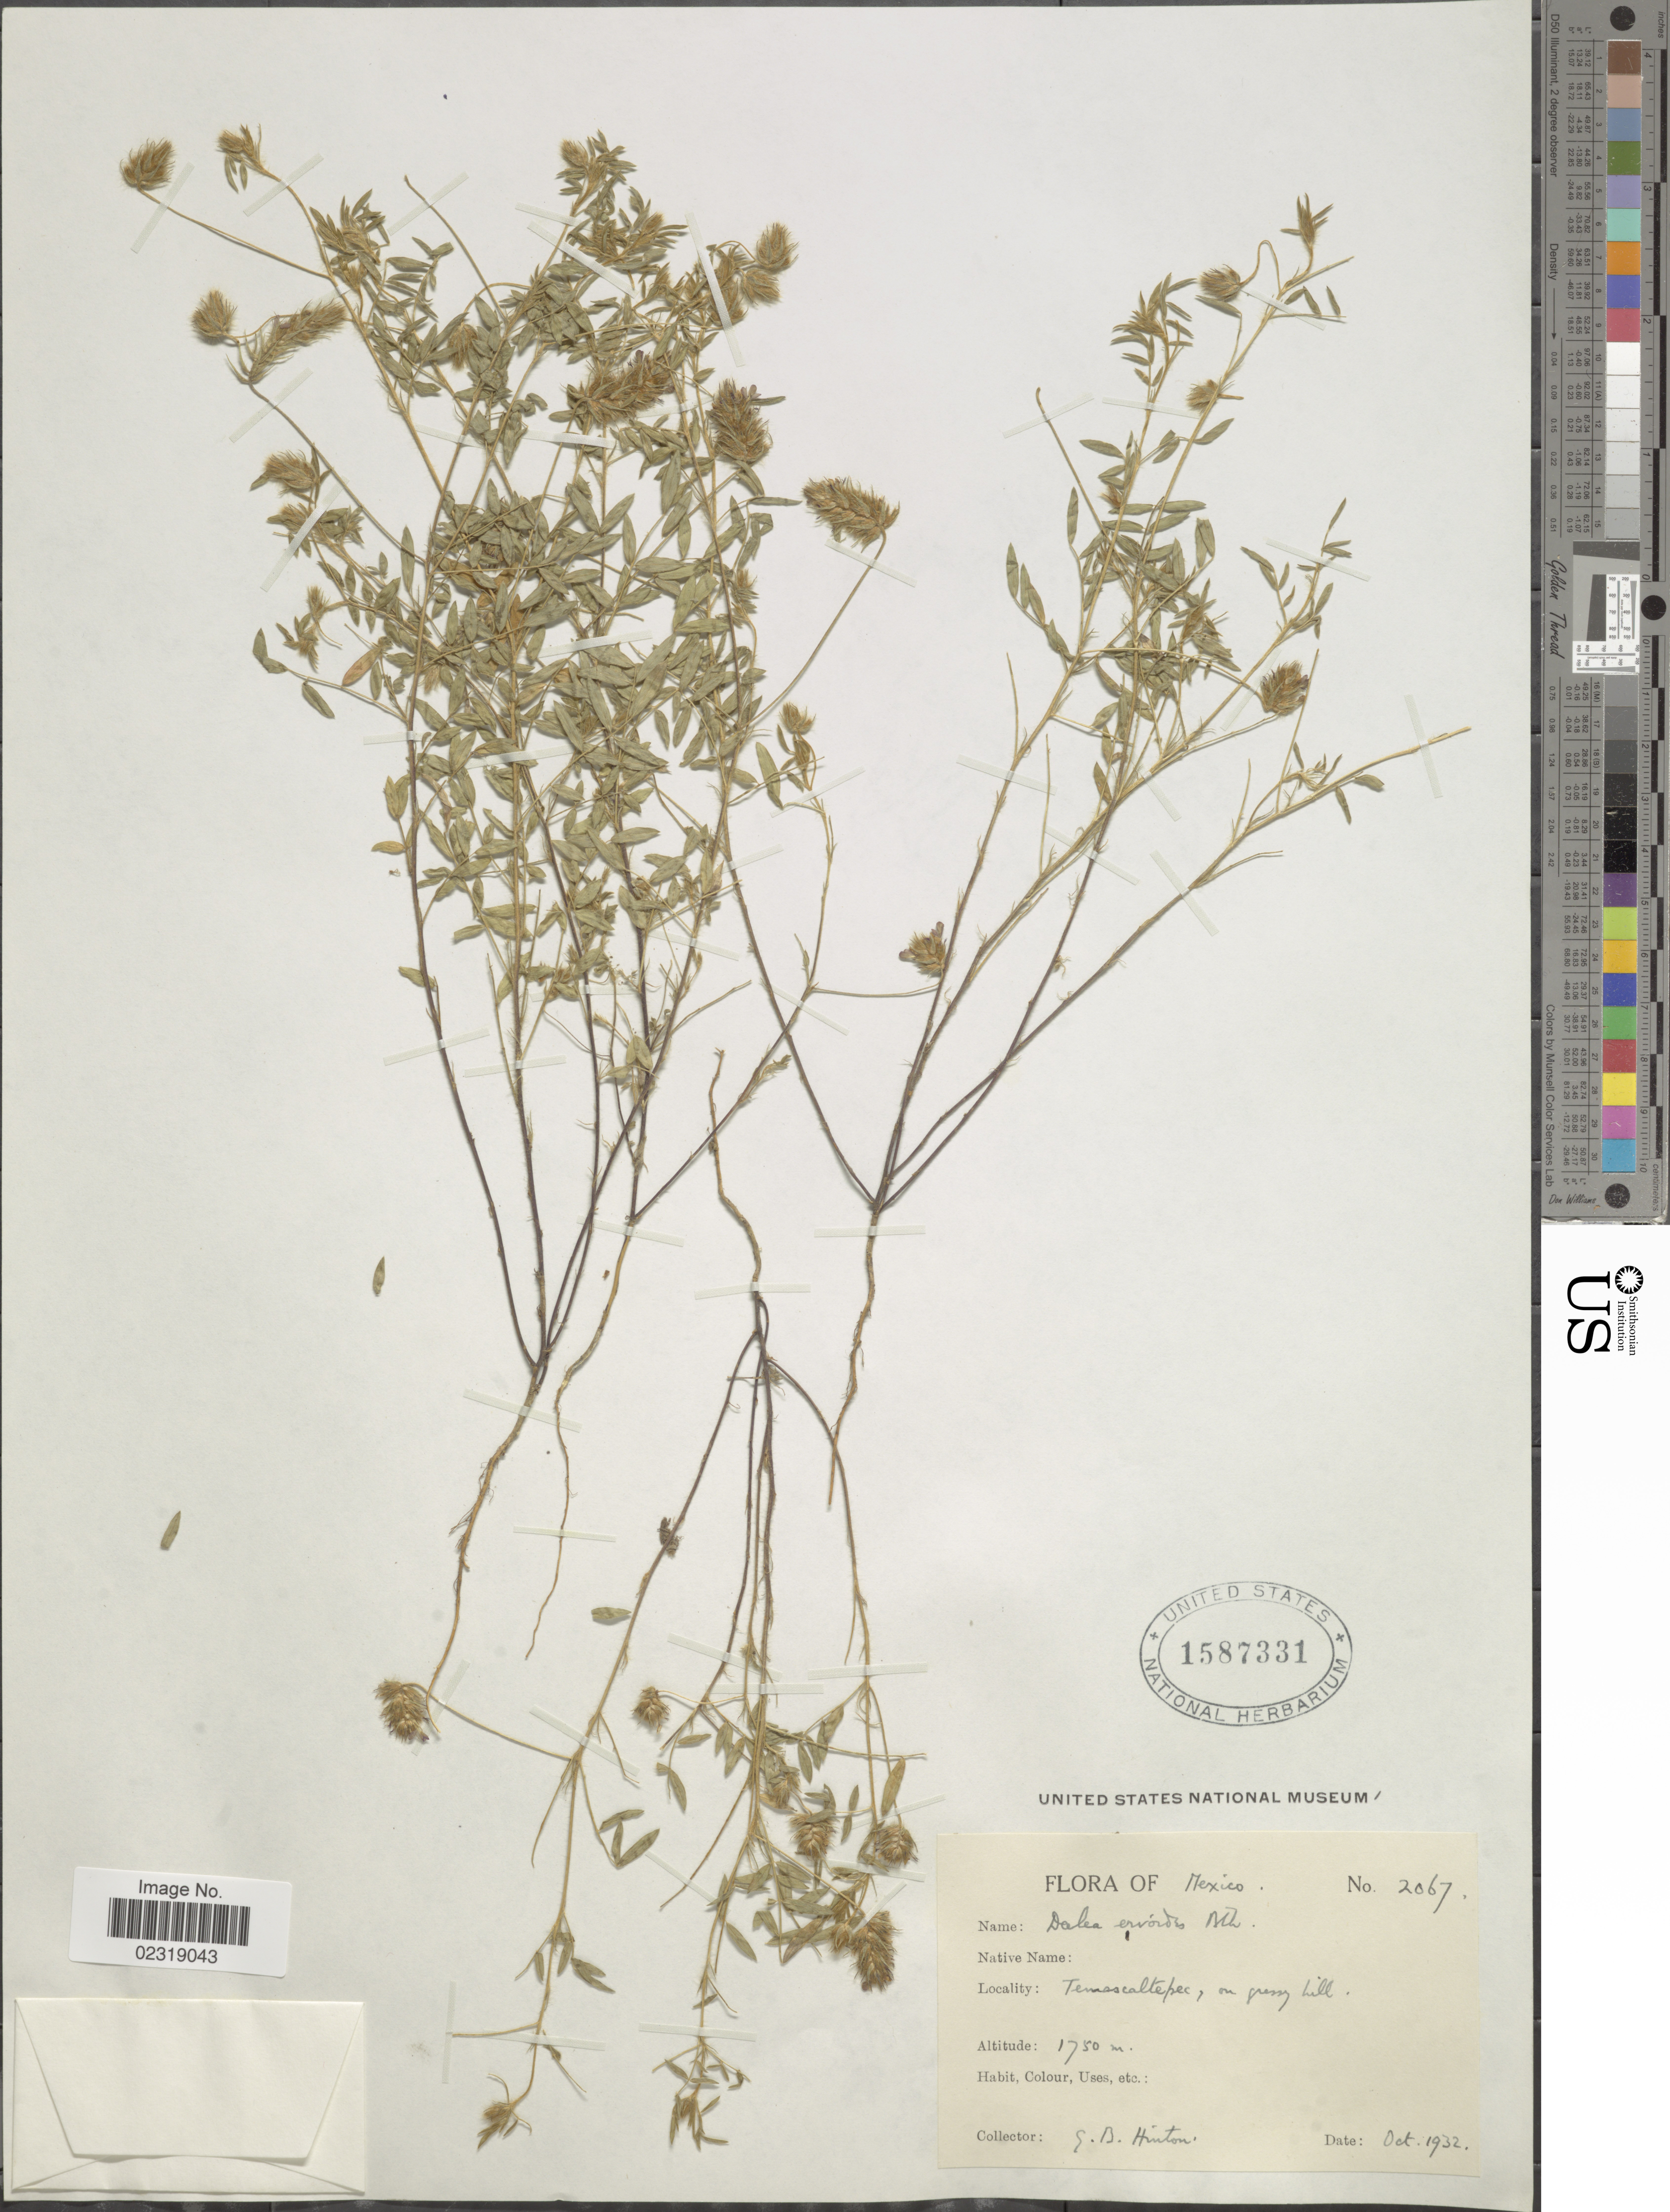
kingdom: Plantae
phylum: Tracheophyta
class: Magnoliopsida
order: Fabales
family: Fabaceae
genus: Dalea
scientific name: Dalea cliffortiana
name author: Willd.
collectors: G. B. Hinton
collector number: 2067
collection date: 1932-10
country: Mexico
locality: Mexico, Temascaltepec, on grassy hill.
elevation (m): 1750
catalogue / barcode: US 1587331